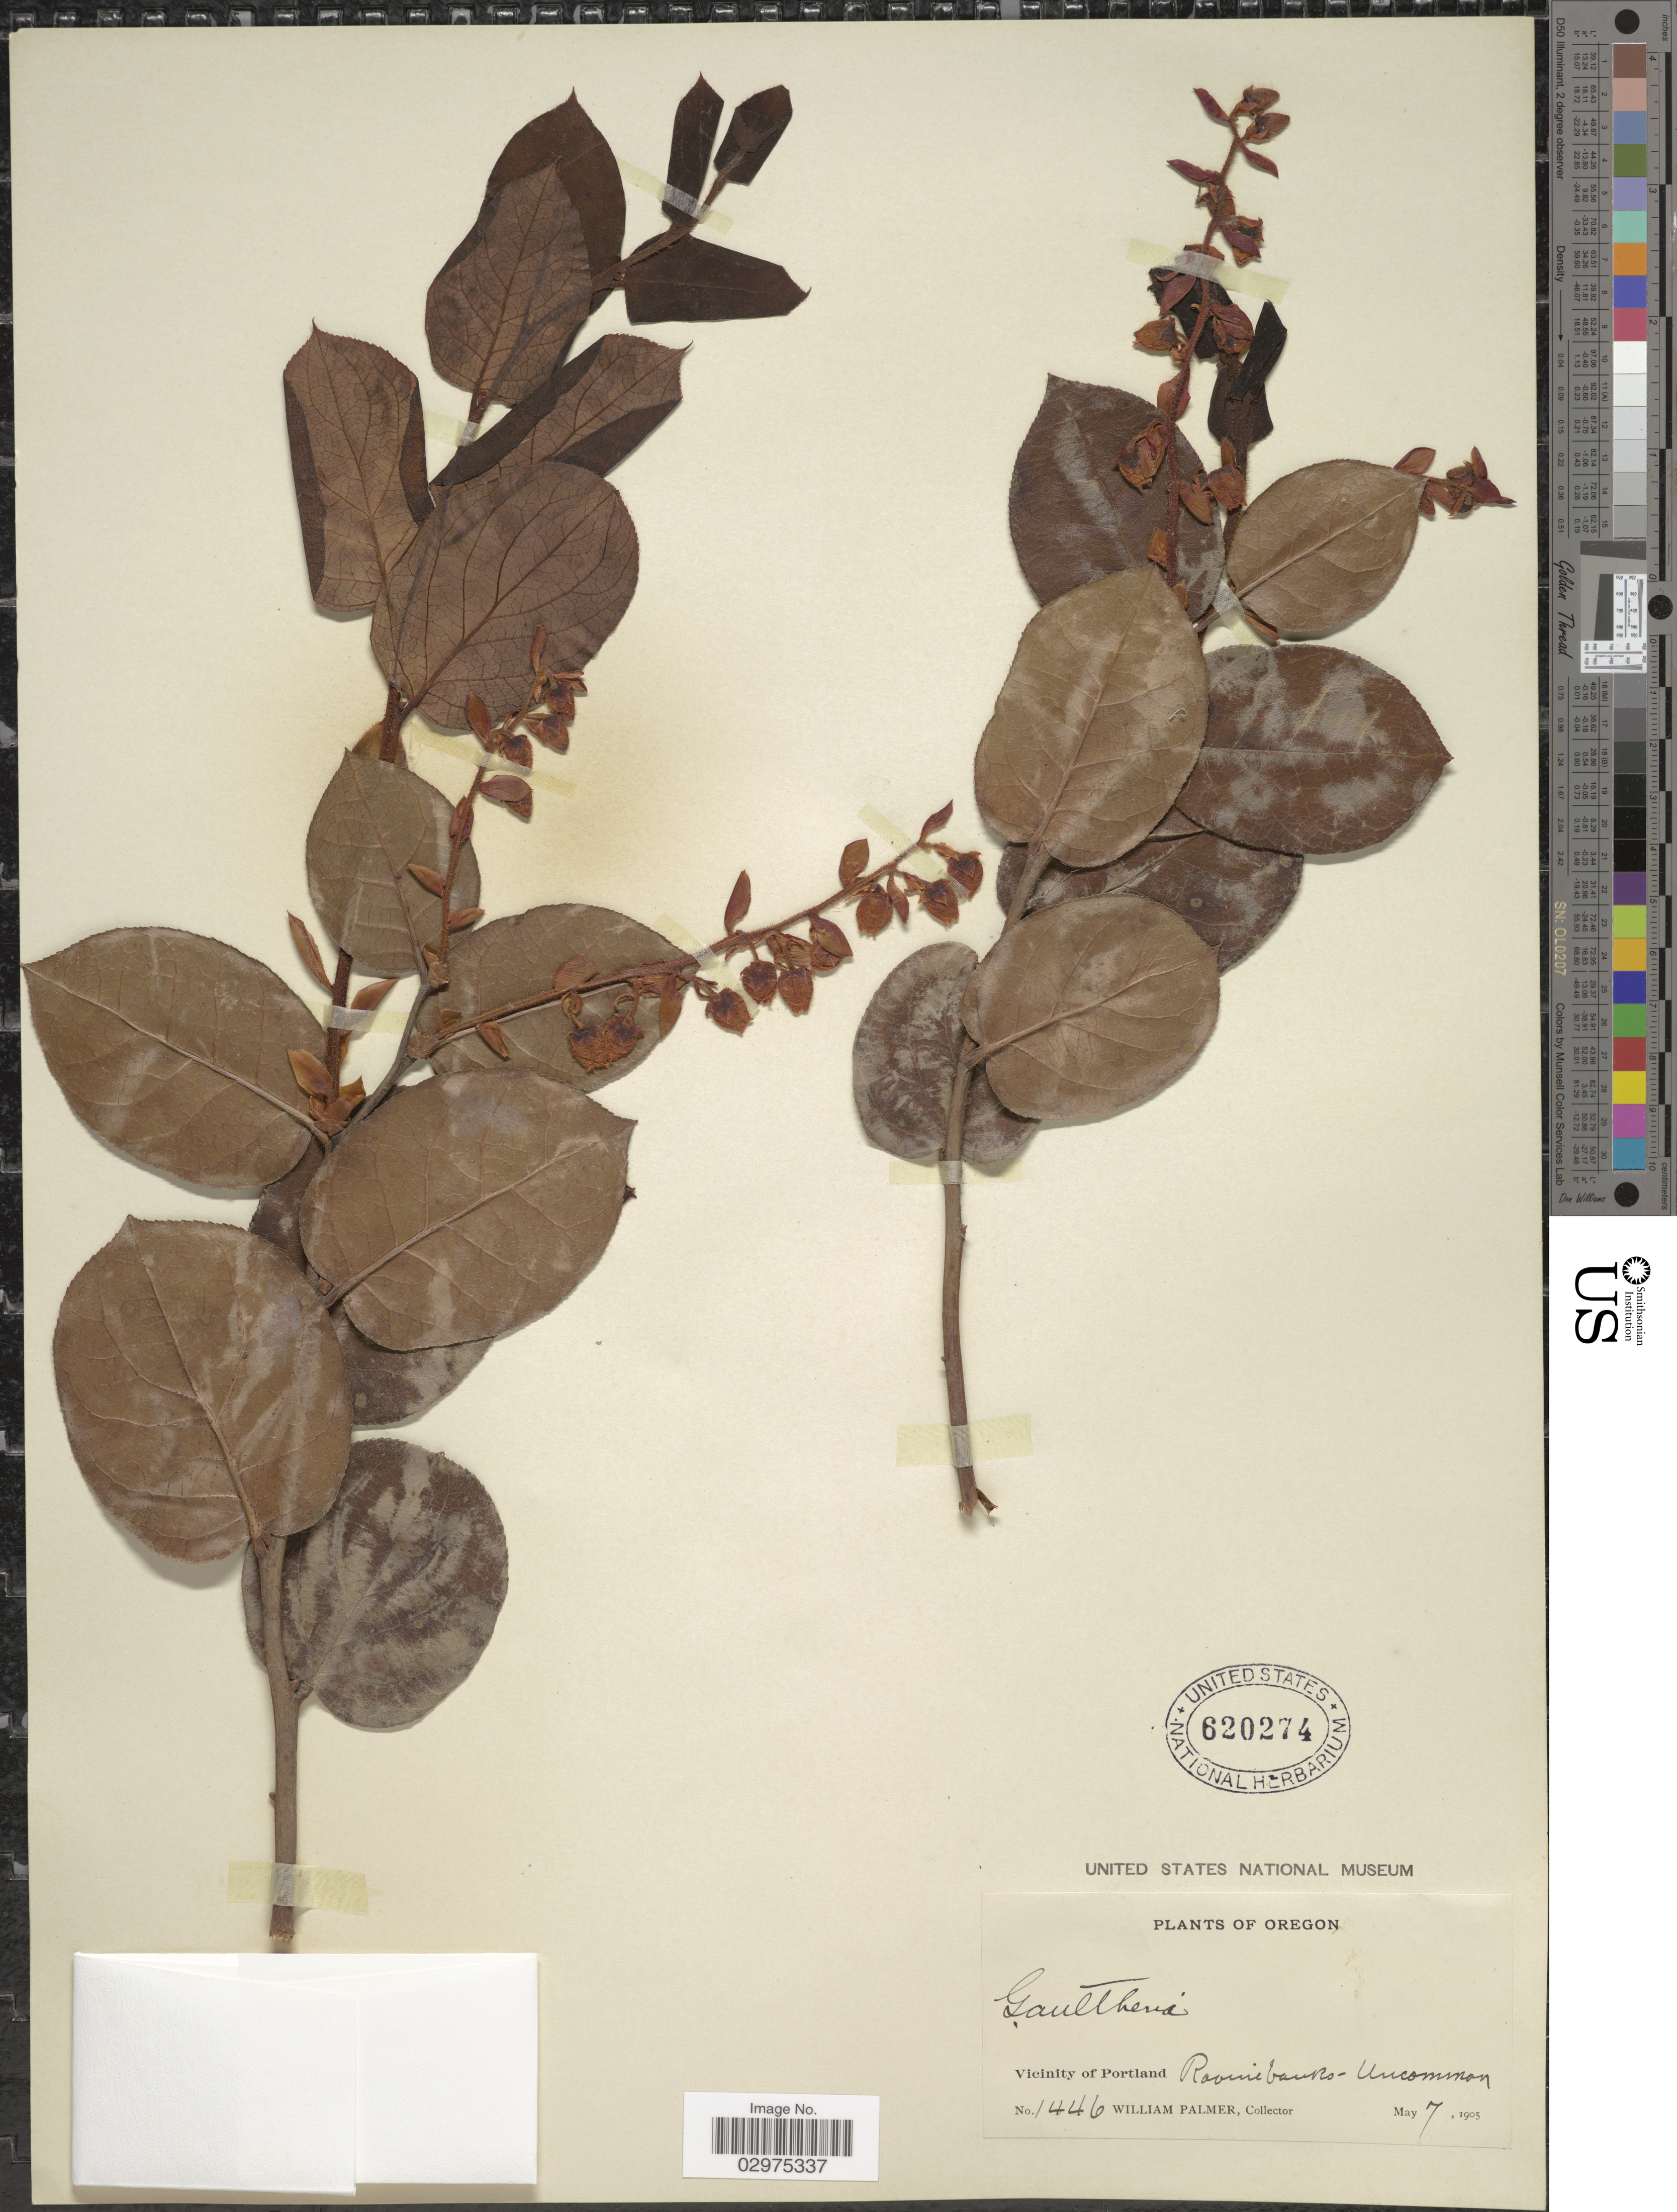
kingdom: Plantae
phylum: Tracheophyta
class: Magnoliopsida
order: Ericales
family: Ericaceae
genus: Gaultheria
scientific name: Gaultheria shallon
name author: Pursh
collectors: W. Palmer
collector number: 1446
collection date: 1905-05-07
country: United States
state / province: Oregon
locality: Vicinity of Portland, Ravine banks.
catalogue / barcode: US 620274